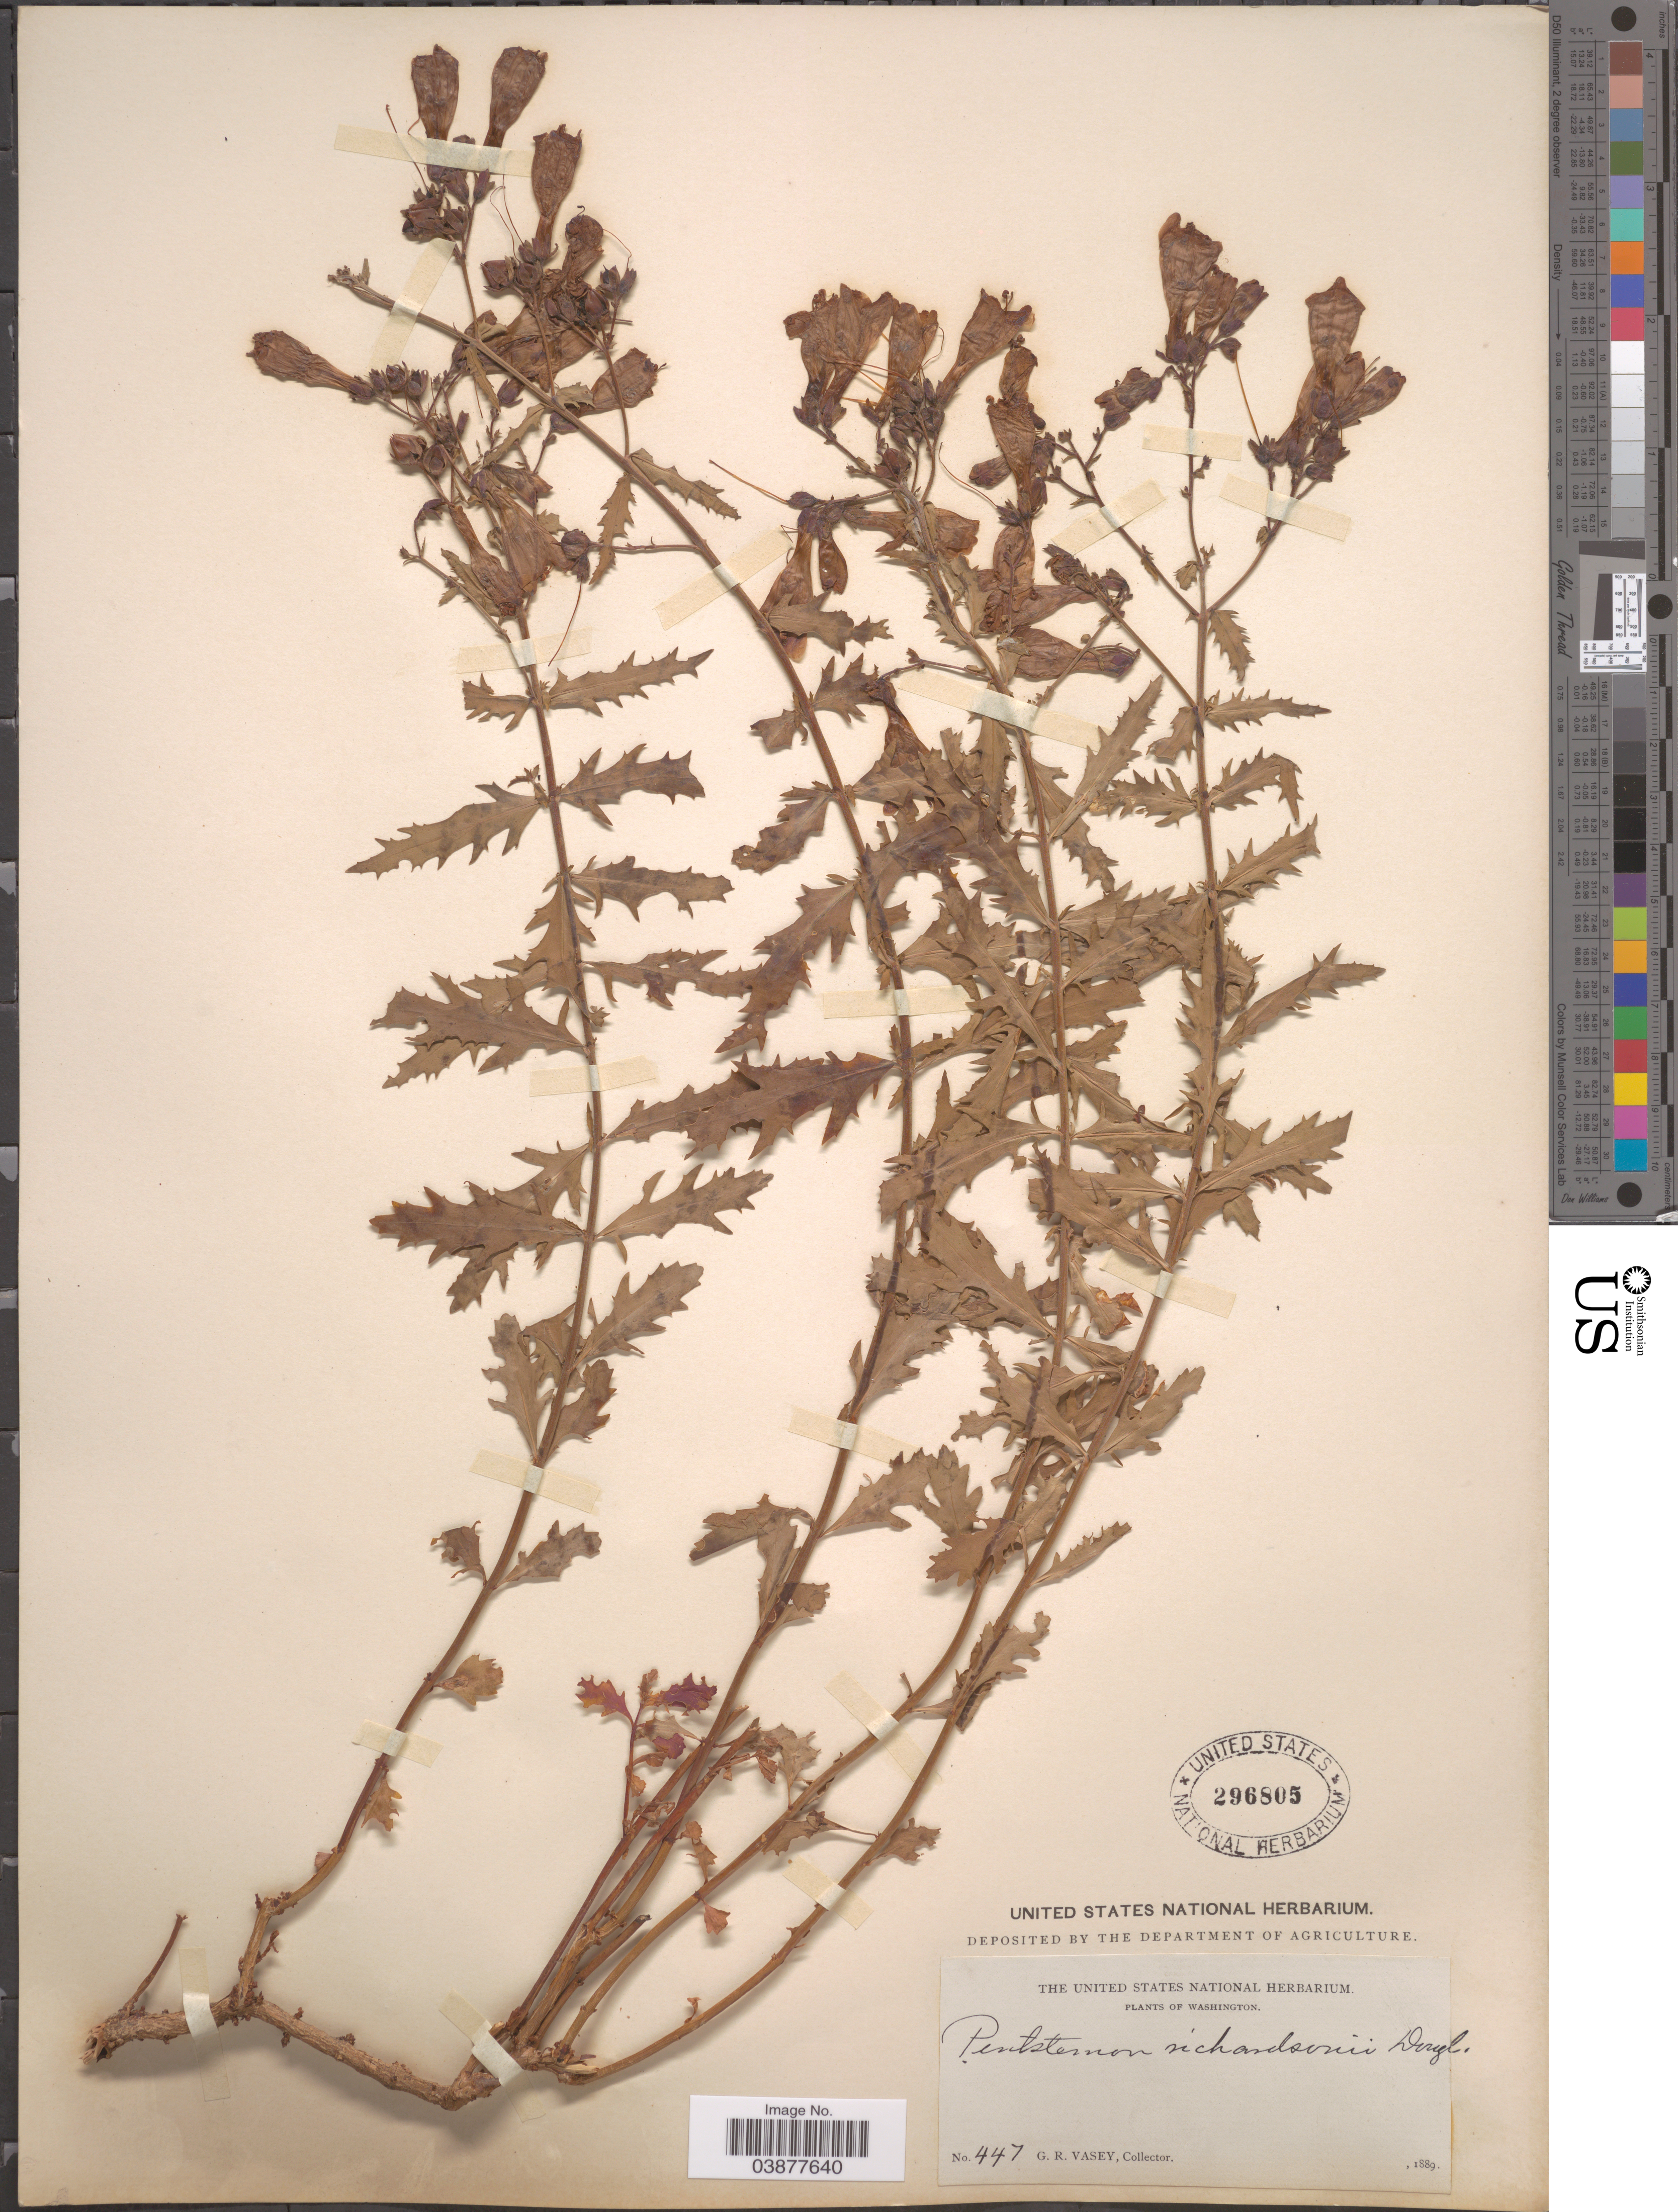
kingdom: Plantae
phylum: Tracheophyta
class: Magnoliopsida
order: Lamiales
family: Plantaginaceae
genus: Penstemon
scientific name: Penstemon richardsonii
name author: Douglas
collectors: G. R. Vasey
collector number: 447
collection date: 1889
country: United States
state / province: Washington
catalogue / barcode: US 296805